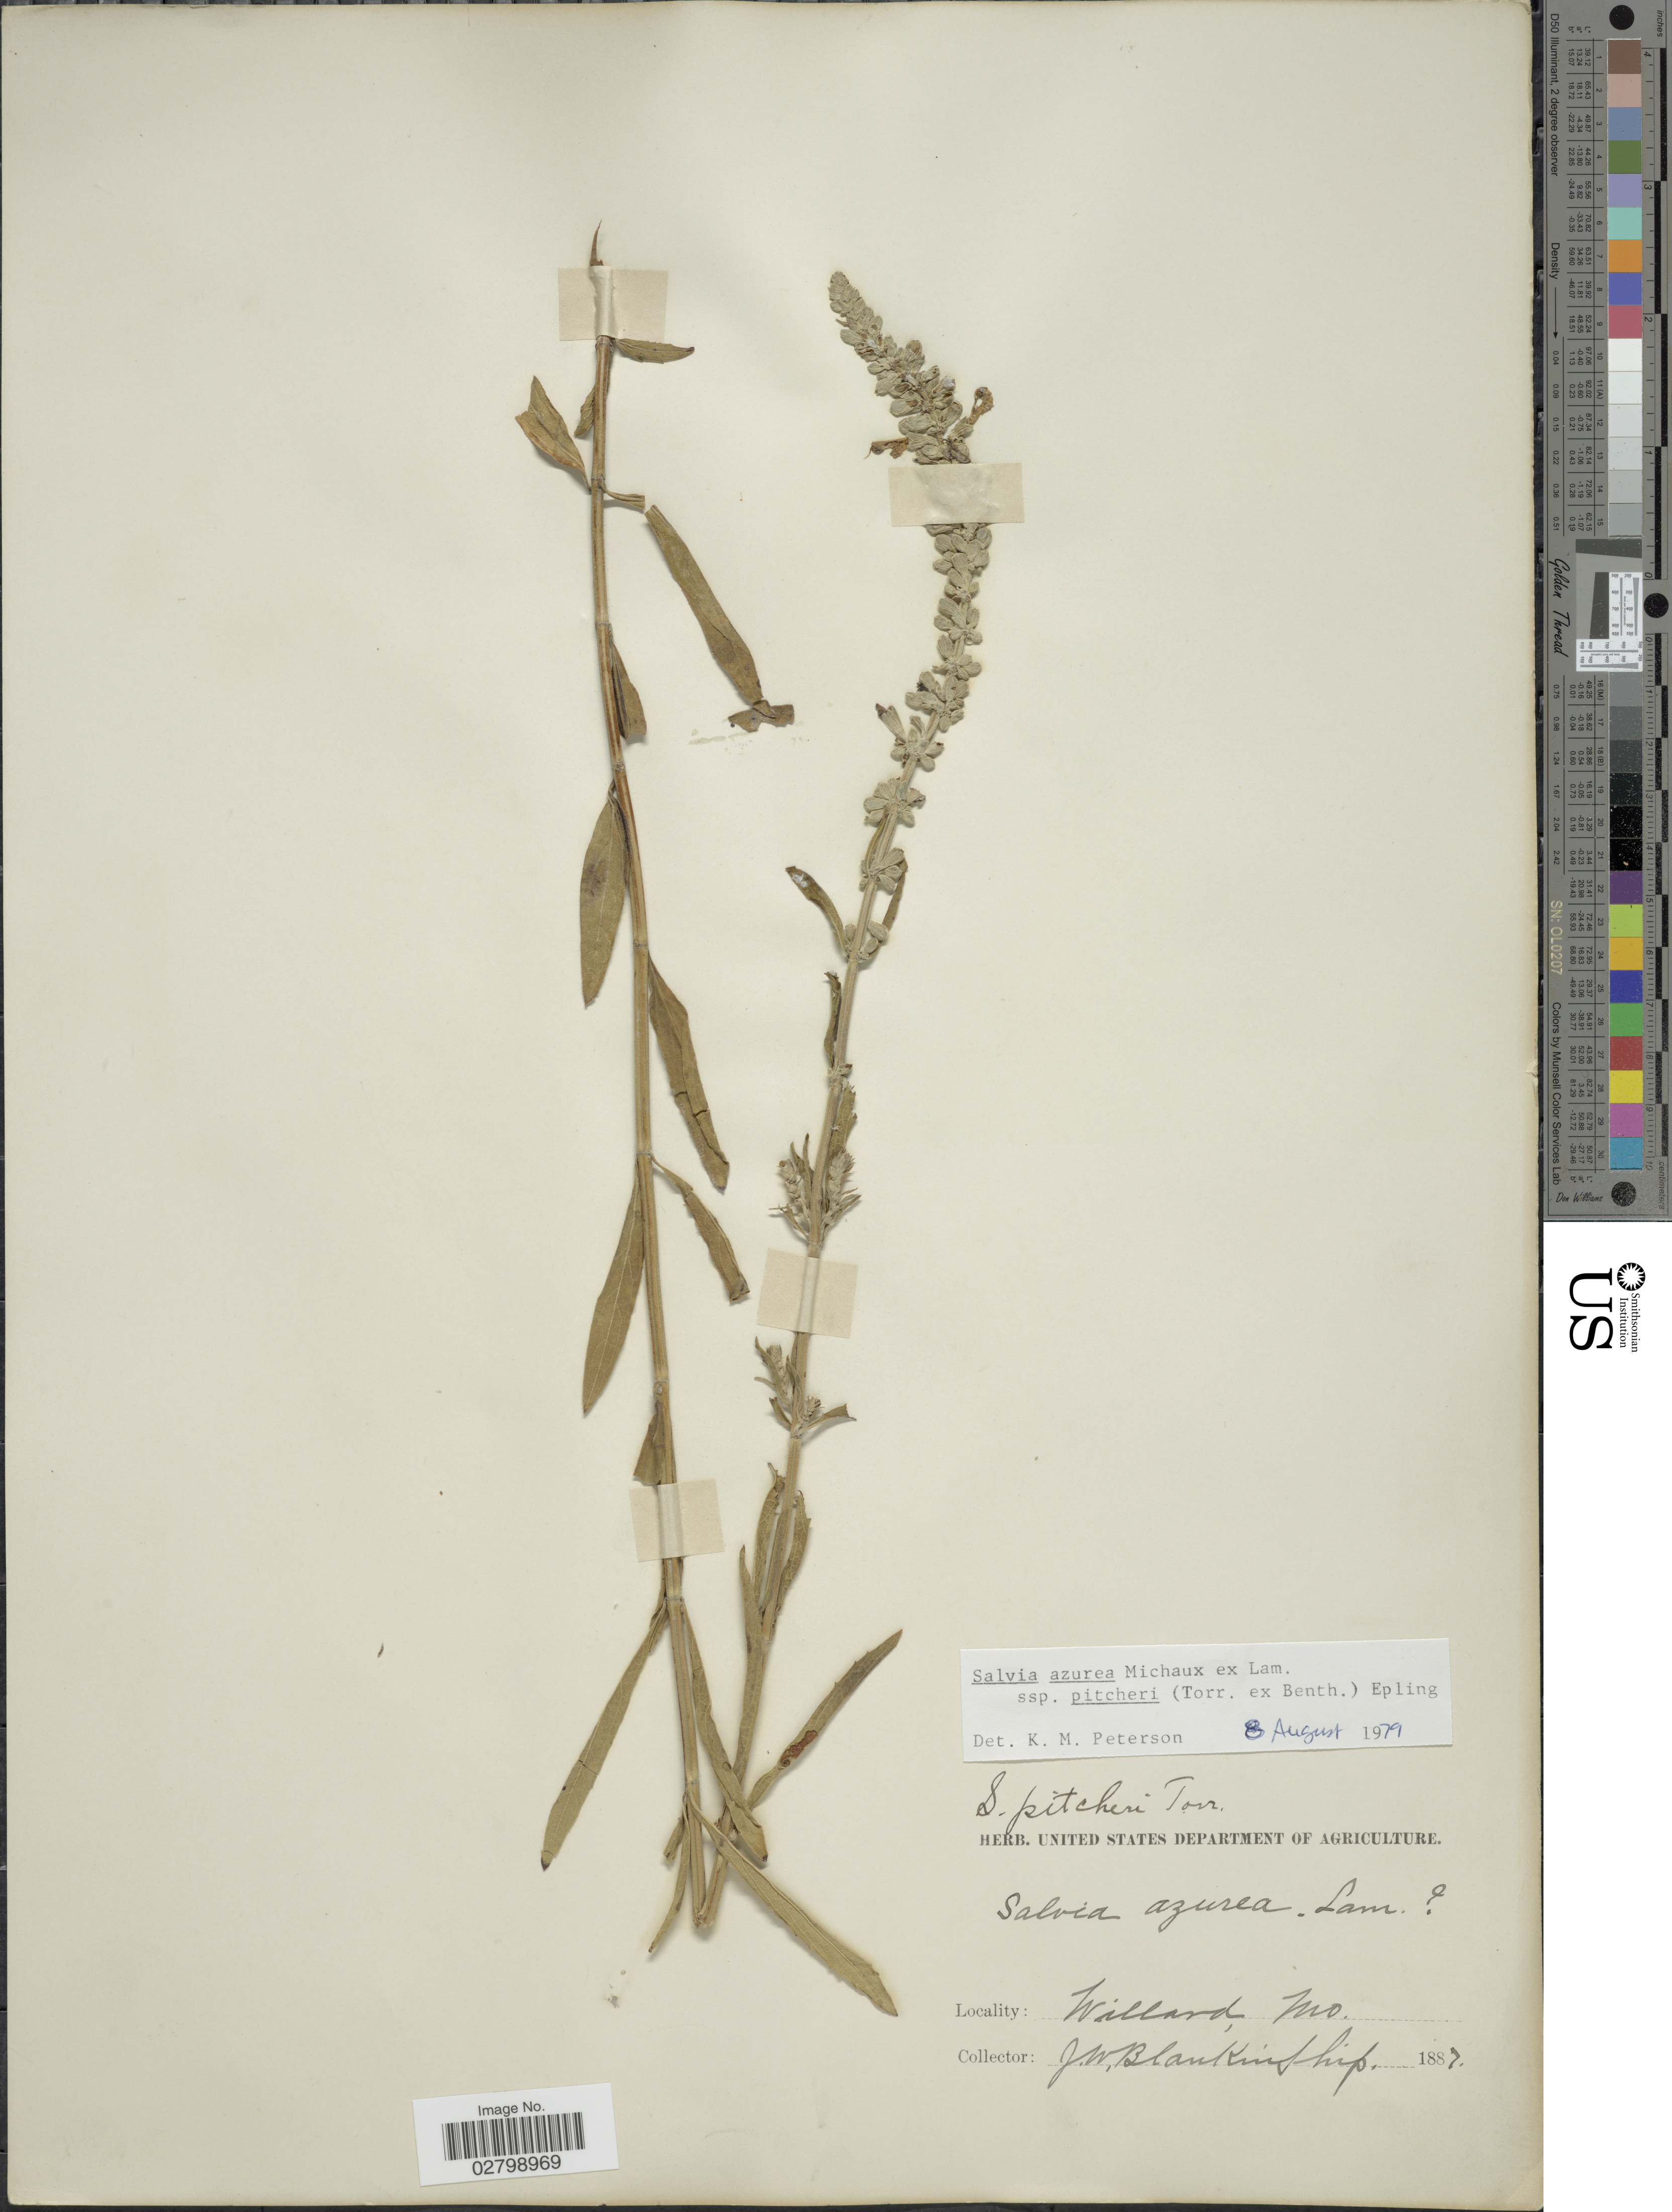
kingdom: Plantae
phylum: Tracheophyta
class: Magnoliopsida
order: Lamiales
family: Lamiaceae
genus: Salvia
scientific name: Salvia azurea subsp. pitcheri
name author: Michx. ex Lam.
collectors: J. W. Blankinship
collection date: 1887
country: United States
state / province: Missouri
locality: Willard.